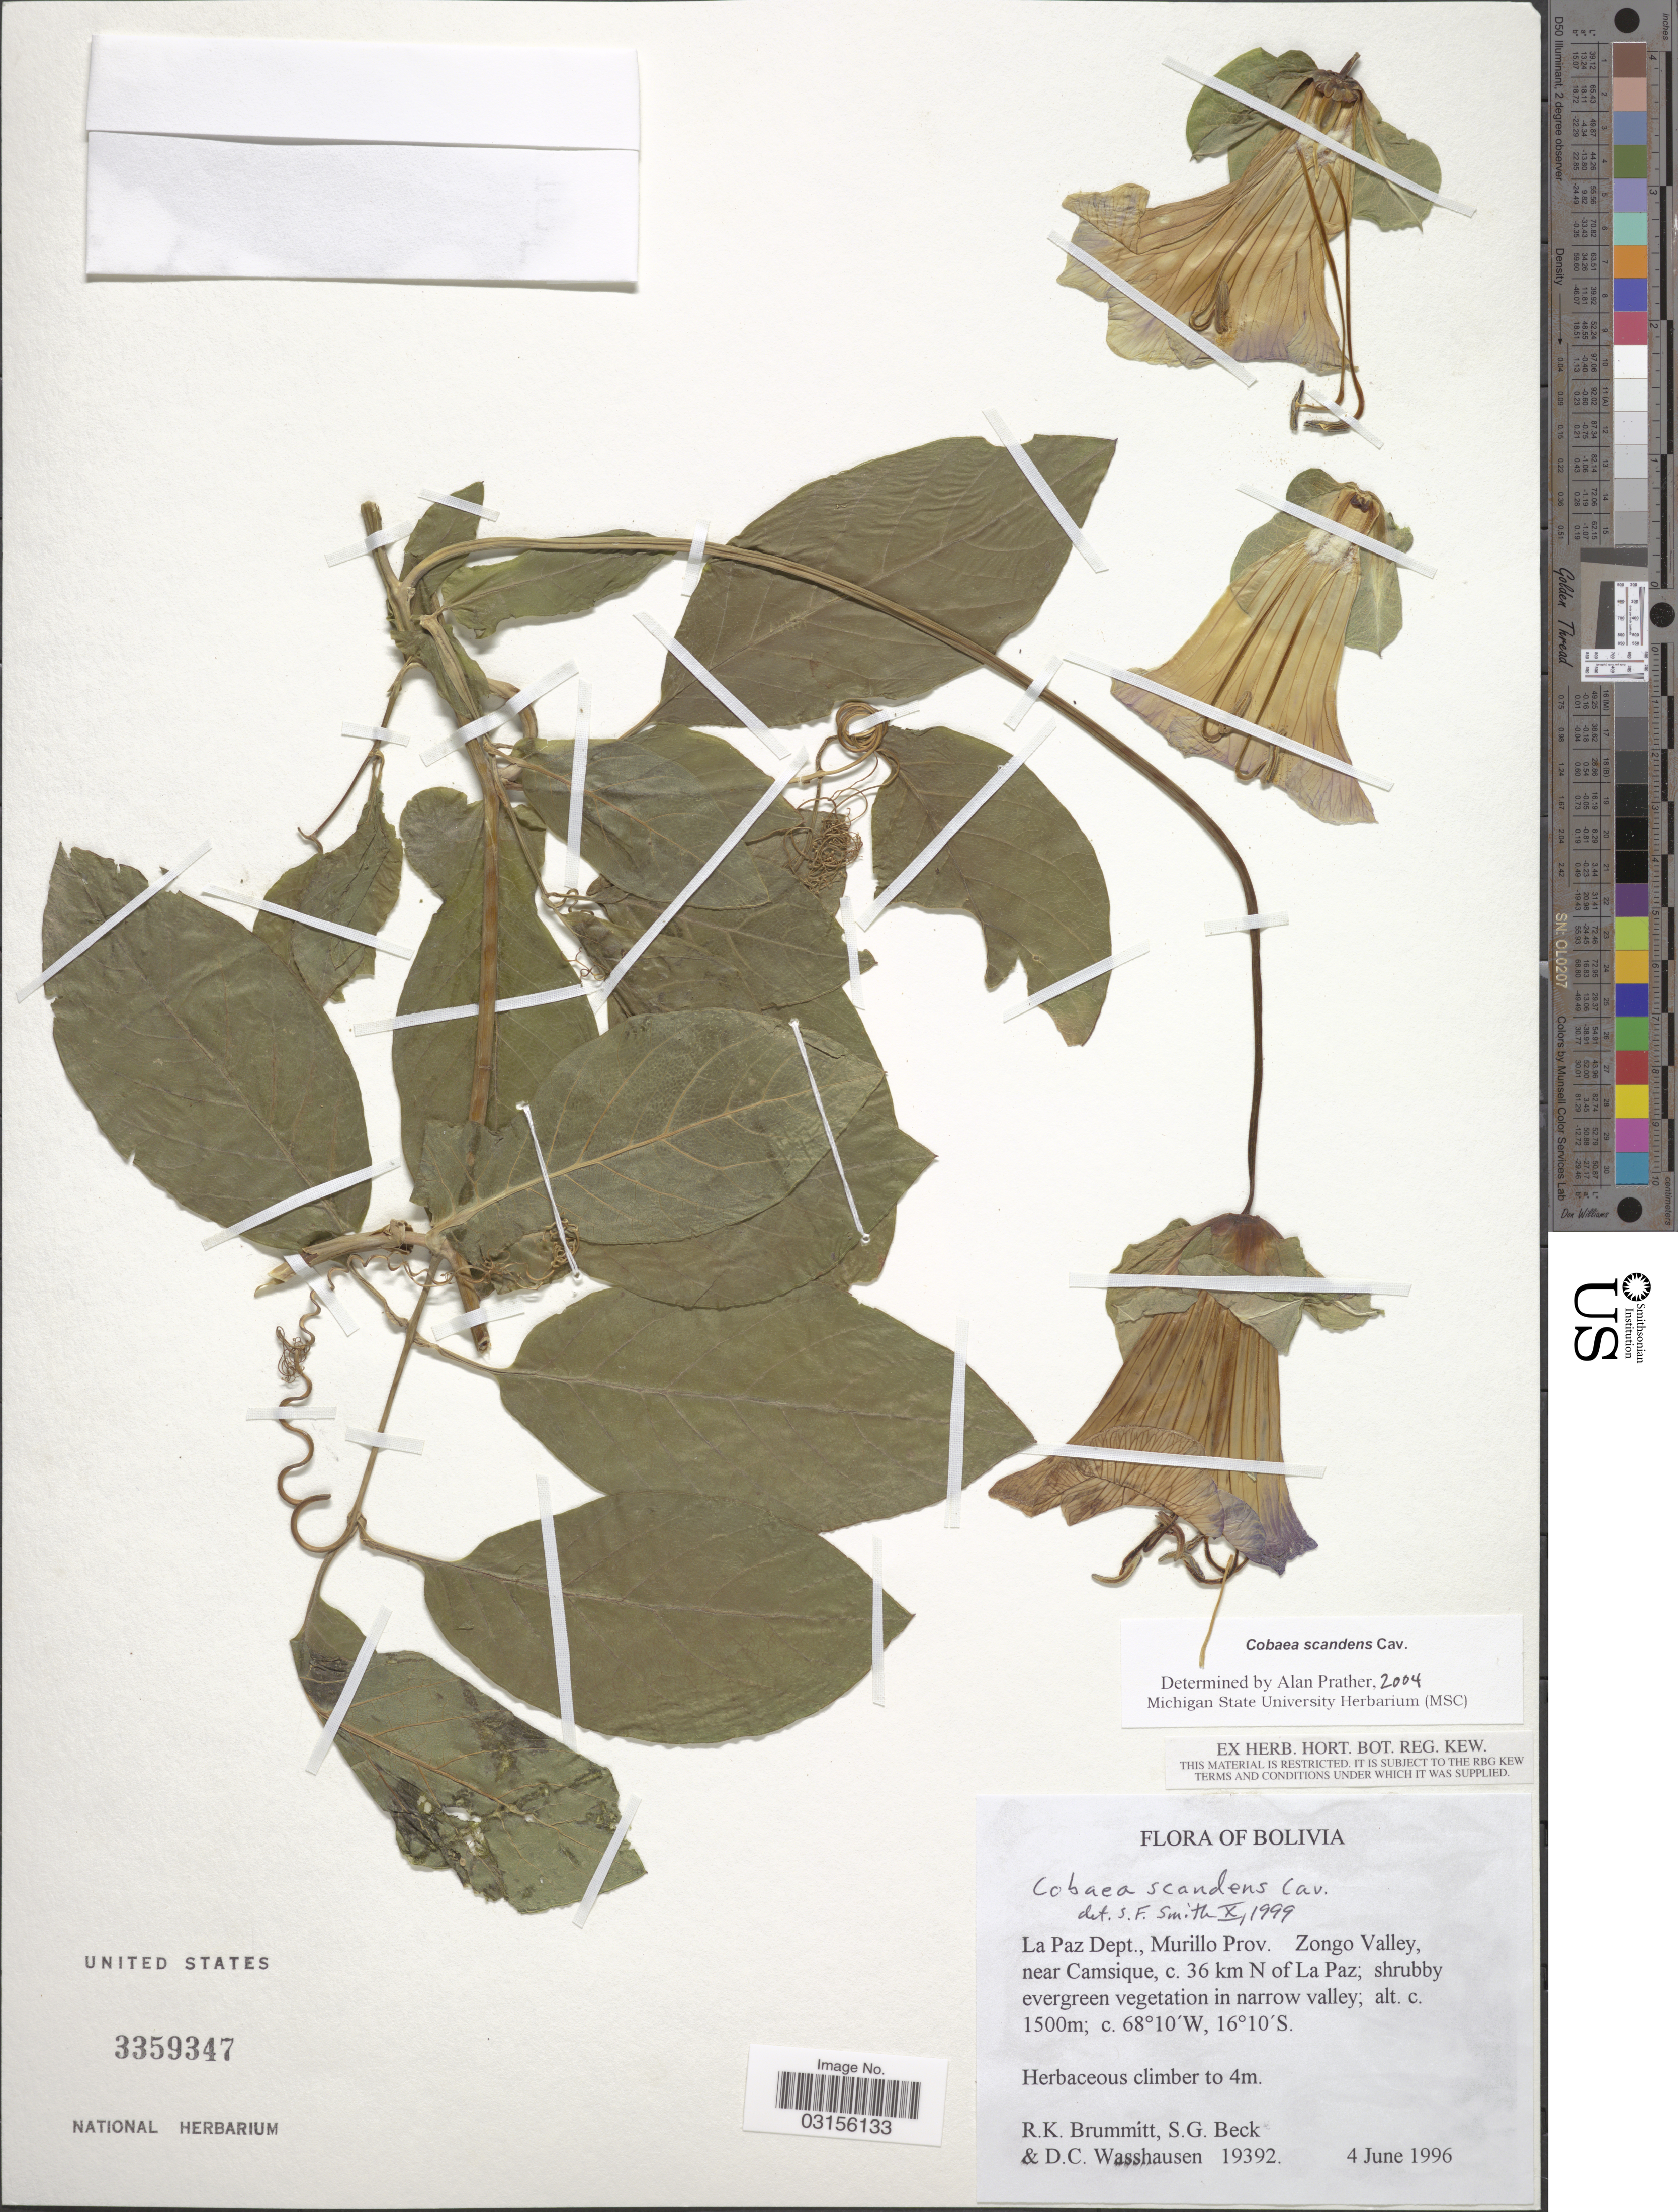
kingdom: Plantae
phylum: Tracheophyta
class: Magnoliopsida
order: Ericales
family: Polemoniaceae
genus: Cobaea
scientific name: Cobaea scandens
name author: Cav.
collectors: R. K. Brummitt, S. G. Beck & D. C. Wasshausen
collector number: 19392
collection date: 1996-06-04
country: Bolivia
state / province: La Paz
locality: La Paz Dept., Murillo Prov. Zongo Valley, near Camsique, c. 36 km N of La Paz.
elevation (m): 1500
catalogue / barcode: US 3359347